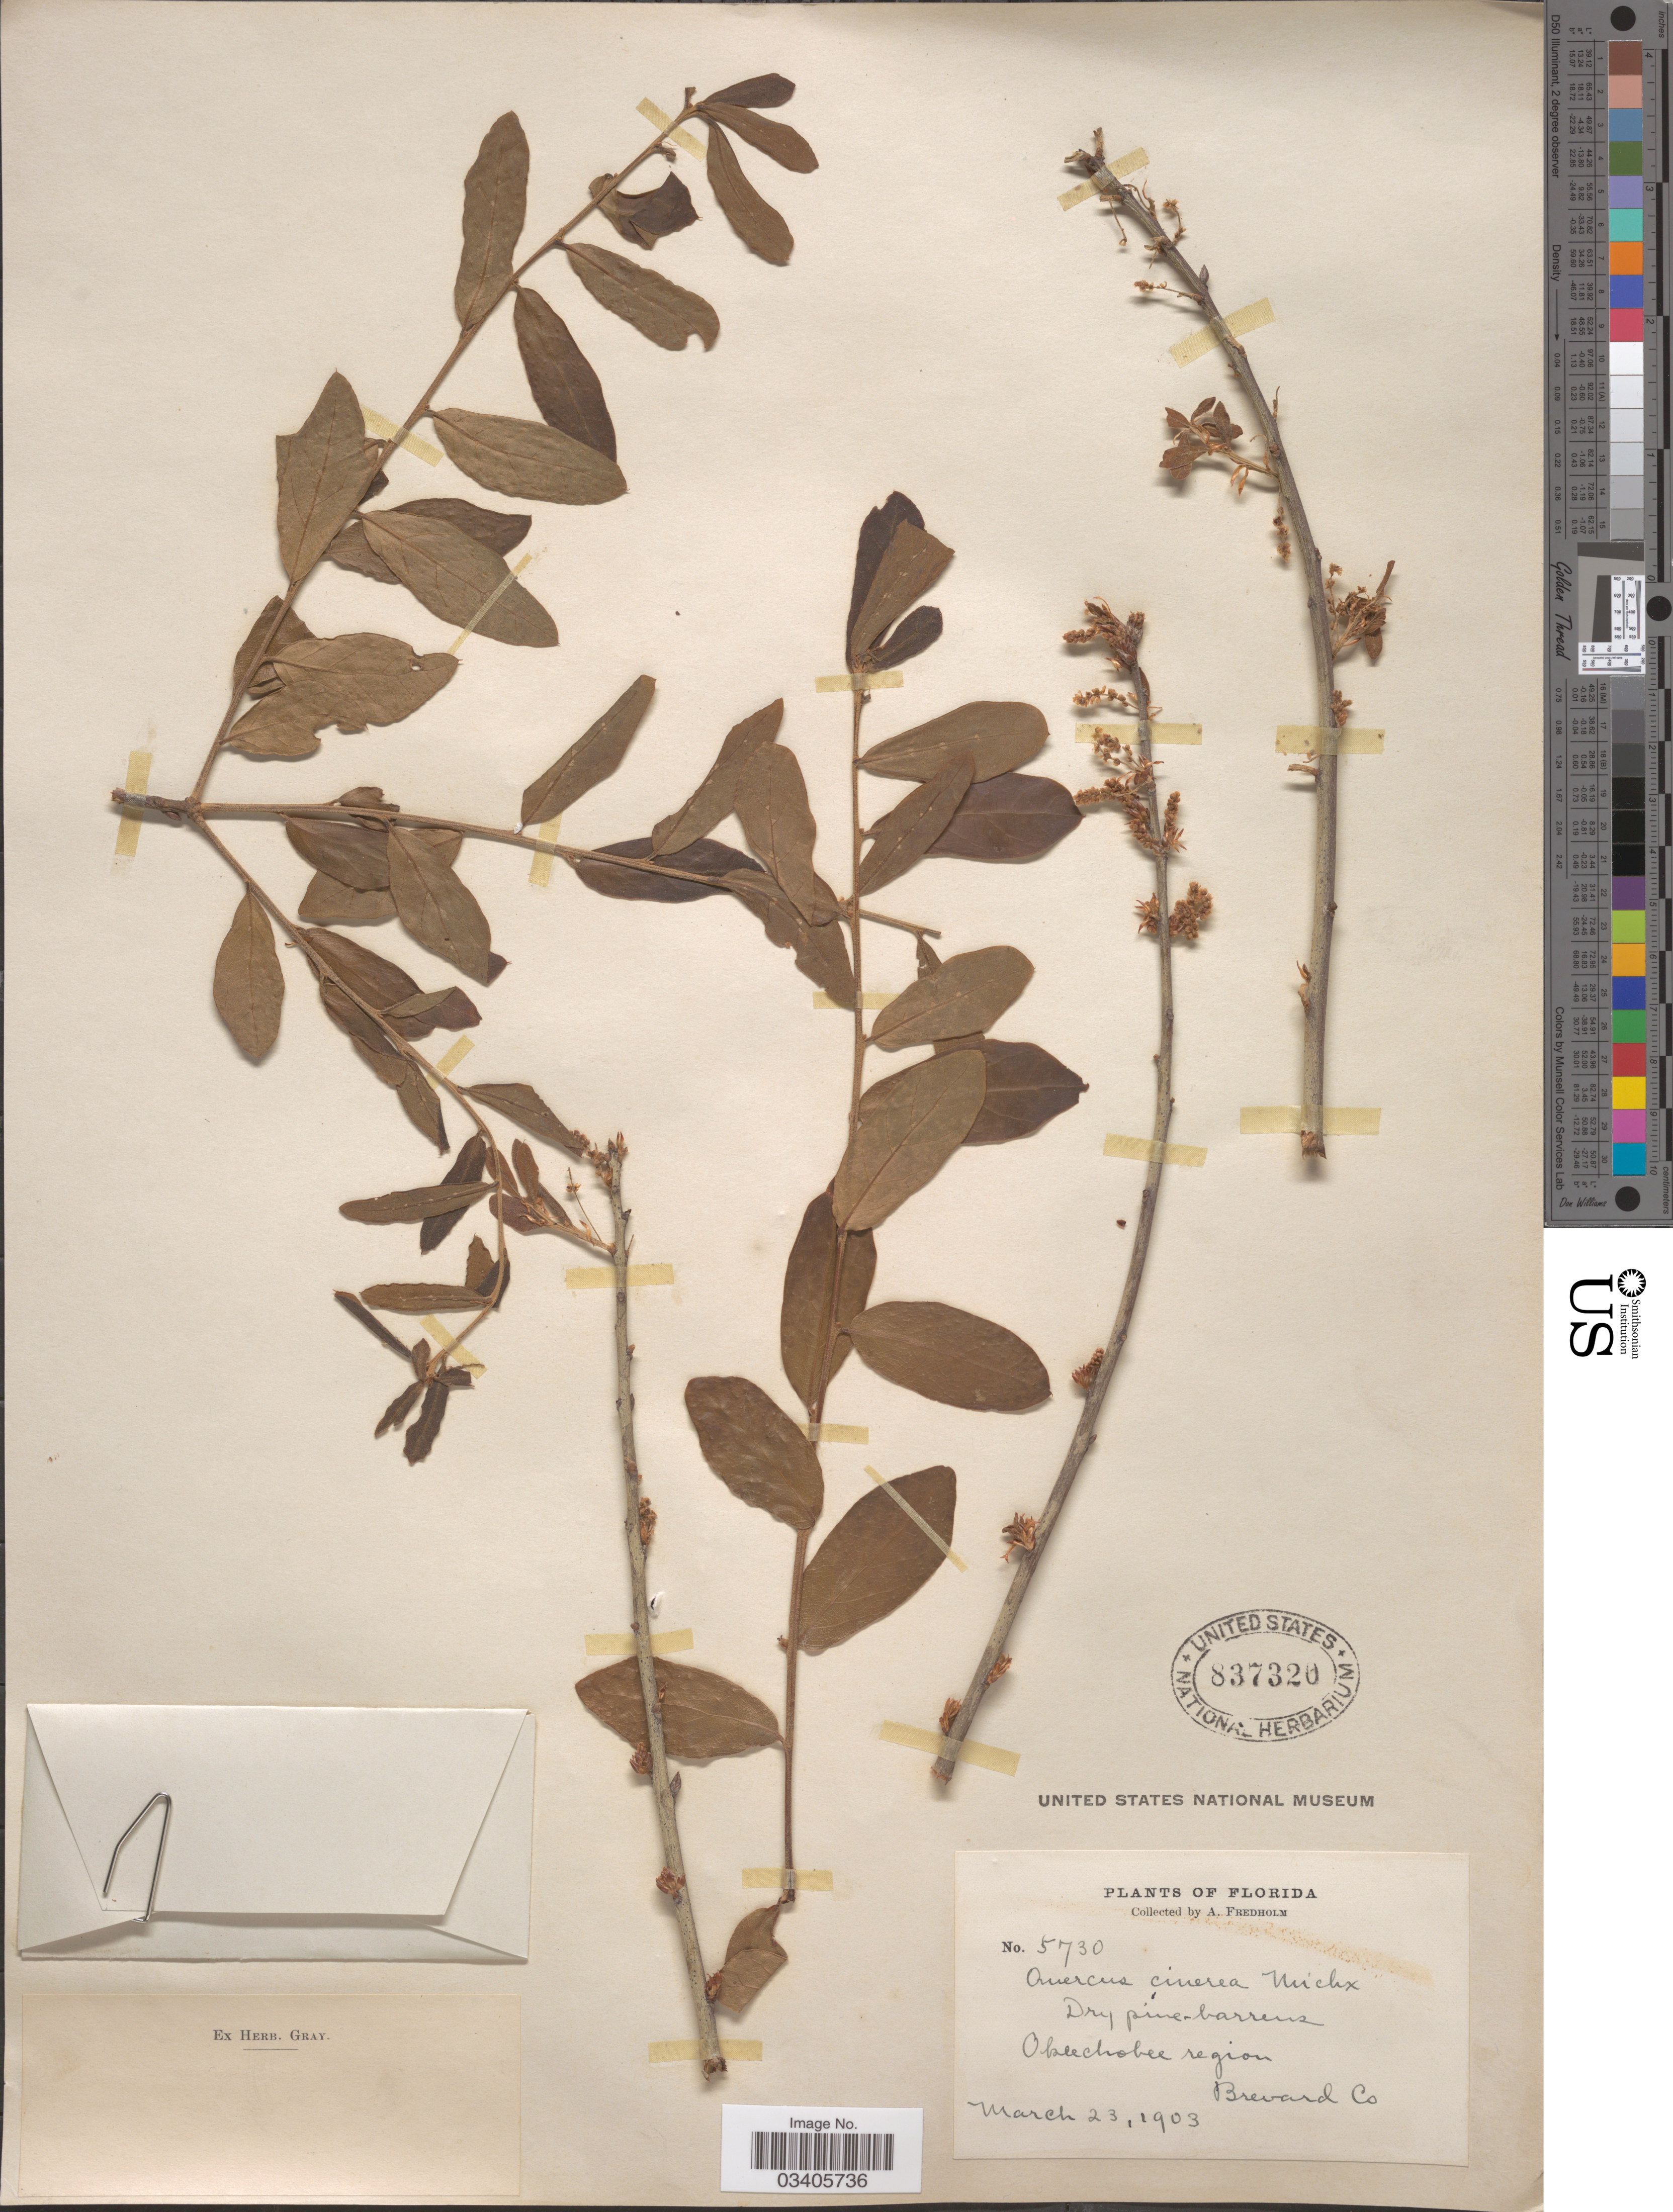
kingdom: Plantae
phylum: Tracheophyta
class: Magnoliopsida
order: Fagales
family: Fagaceae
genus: Quercus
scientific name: Quercus incana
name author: W. Bartram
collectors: A. Fredholm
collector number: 5730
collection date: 1903-03-23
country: United States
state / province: Florida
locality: Okeechobee region. Brevard Co.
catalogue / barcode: US 837320